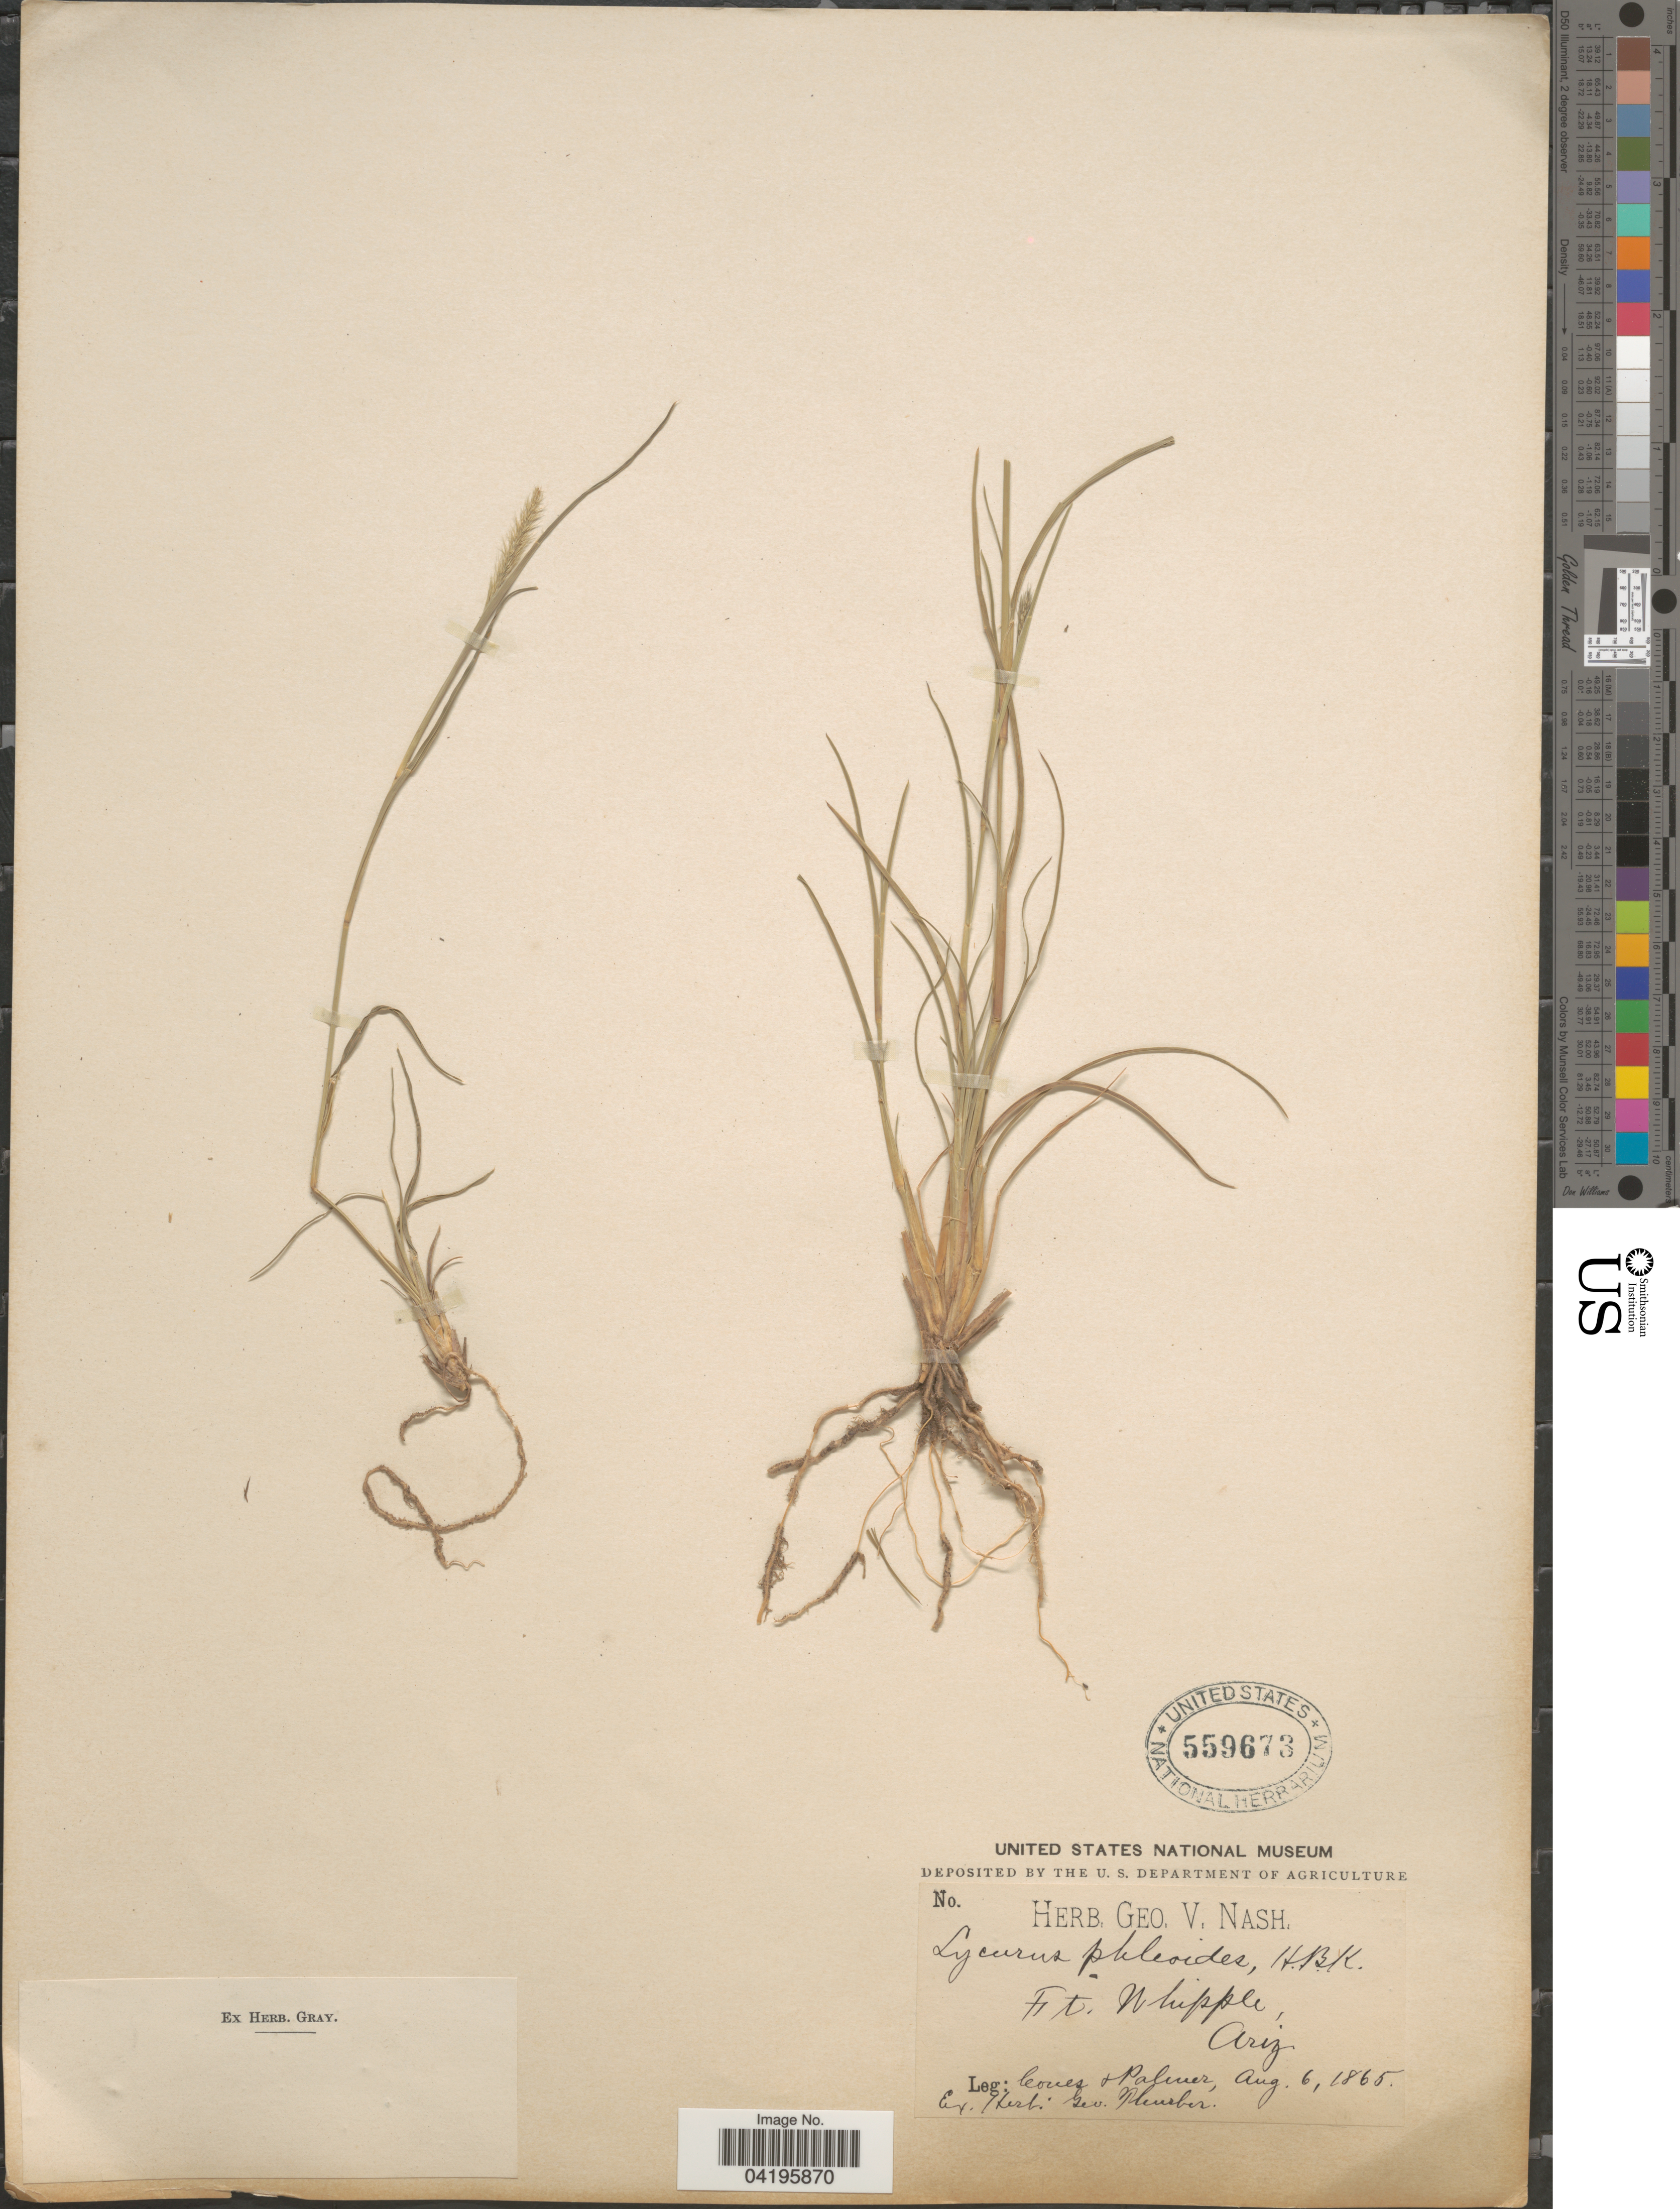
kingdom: Plantae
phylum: Tracheophyta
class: Liliopsida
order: Poales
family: Poaceae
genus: Muhlenbergia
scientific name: Muhlenbergia phleoides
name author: (Kunth) Columbus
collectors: -. Groves & Palmer, --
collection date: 1865-08-06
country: United States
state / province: Arizona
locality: Ft. Whipple.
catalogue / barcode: US 559673